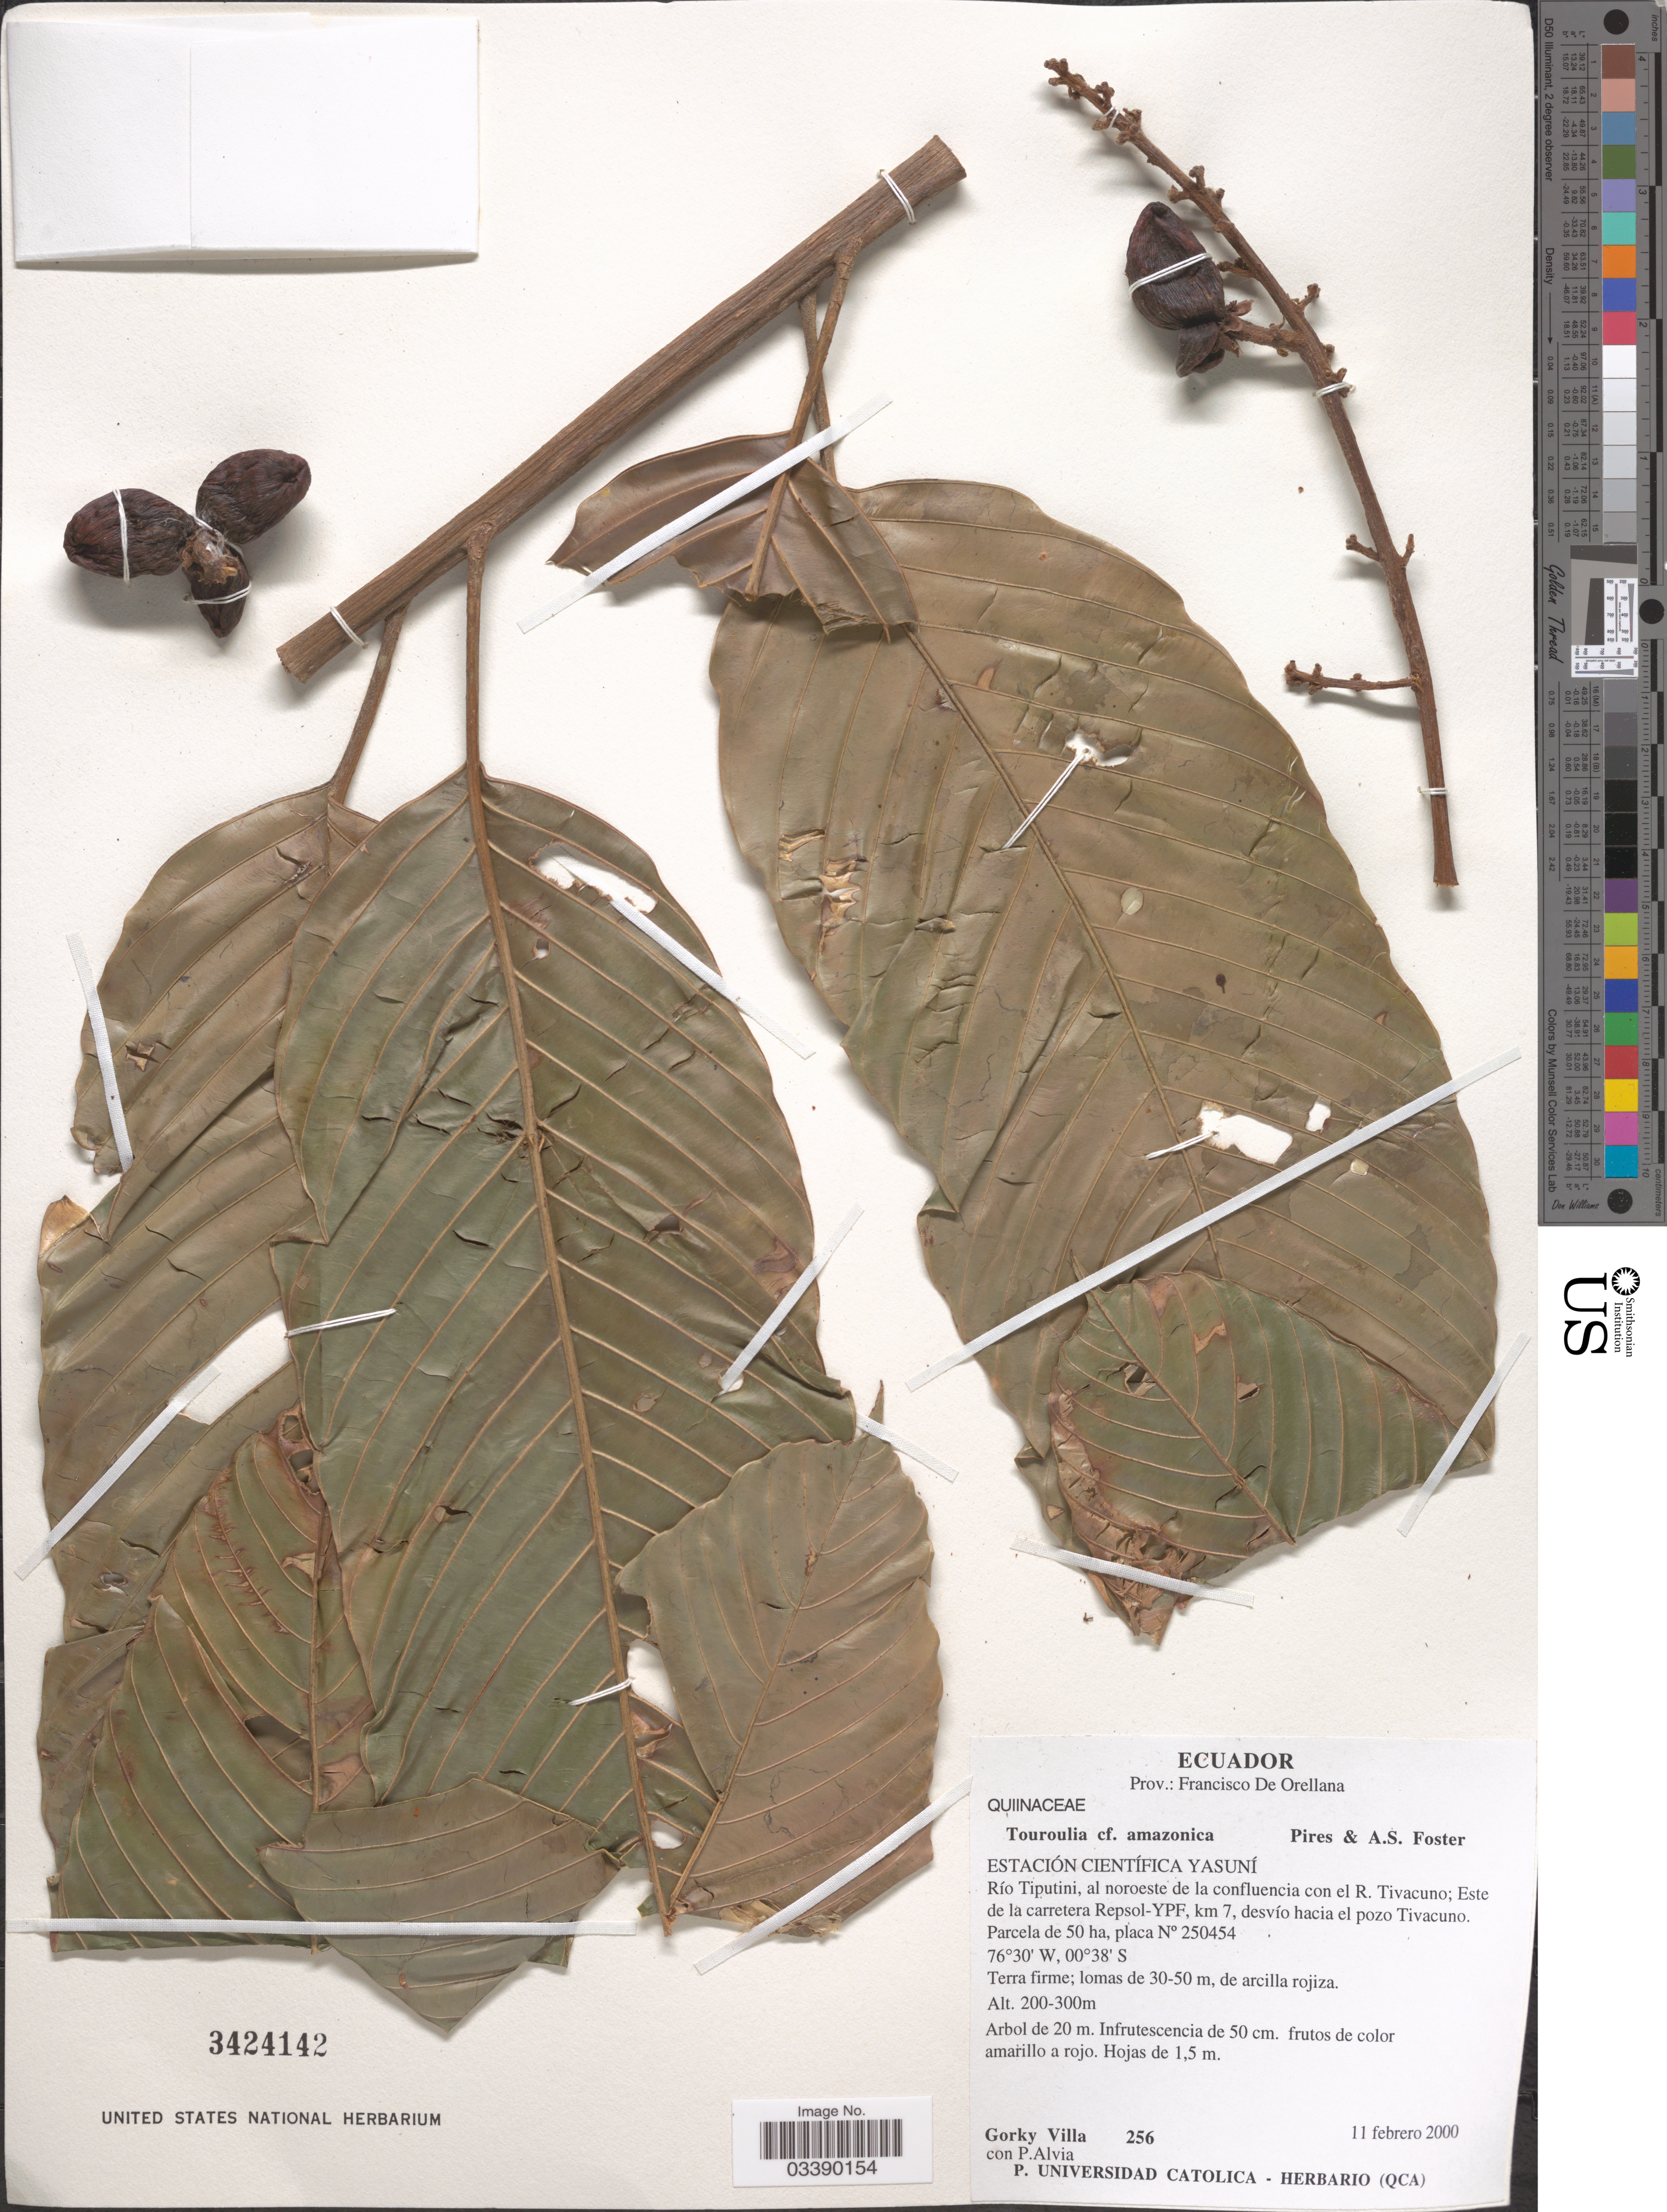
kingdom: Plantae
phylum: Tracheophyta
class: Magnoliopsida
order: Malpighiales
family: Quiinaceae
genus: Touroulia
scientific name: Touroulia amazonica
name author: Pires & A.S. Foster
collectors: G. Villa & P. Alvia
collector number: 256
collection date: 2000-02-11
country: Ecuador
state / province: Orellana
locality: Prov.: Francisco De Orellana. Estación Científica Yasuní. Río Tiputini, al noroeste de la confluencia con el R. Tivacuno; Este de la carretera Repsol-YPF, km 7, desvío hacia el pozo Tivacuno.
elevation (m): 200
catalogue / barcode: US 3424142